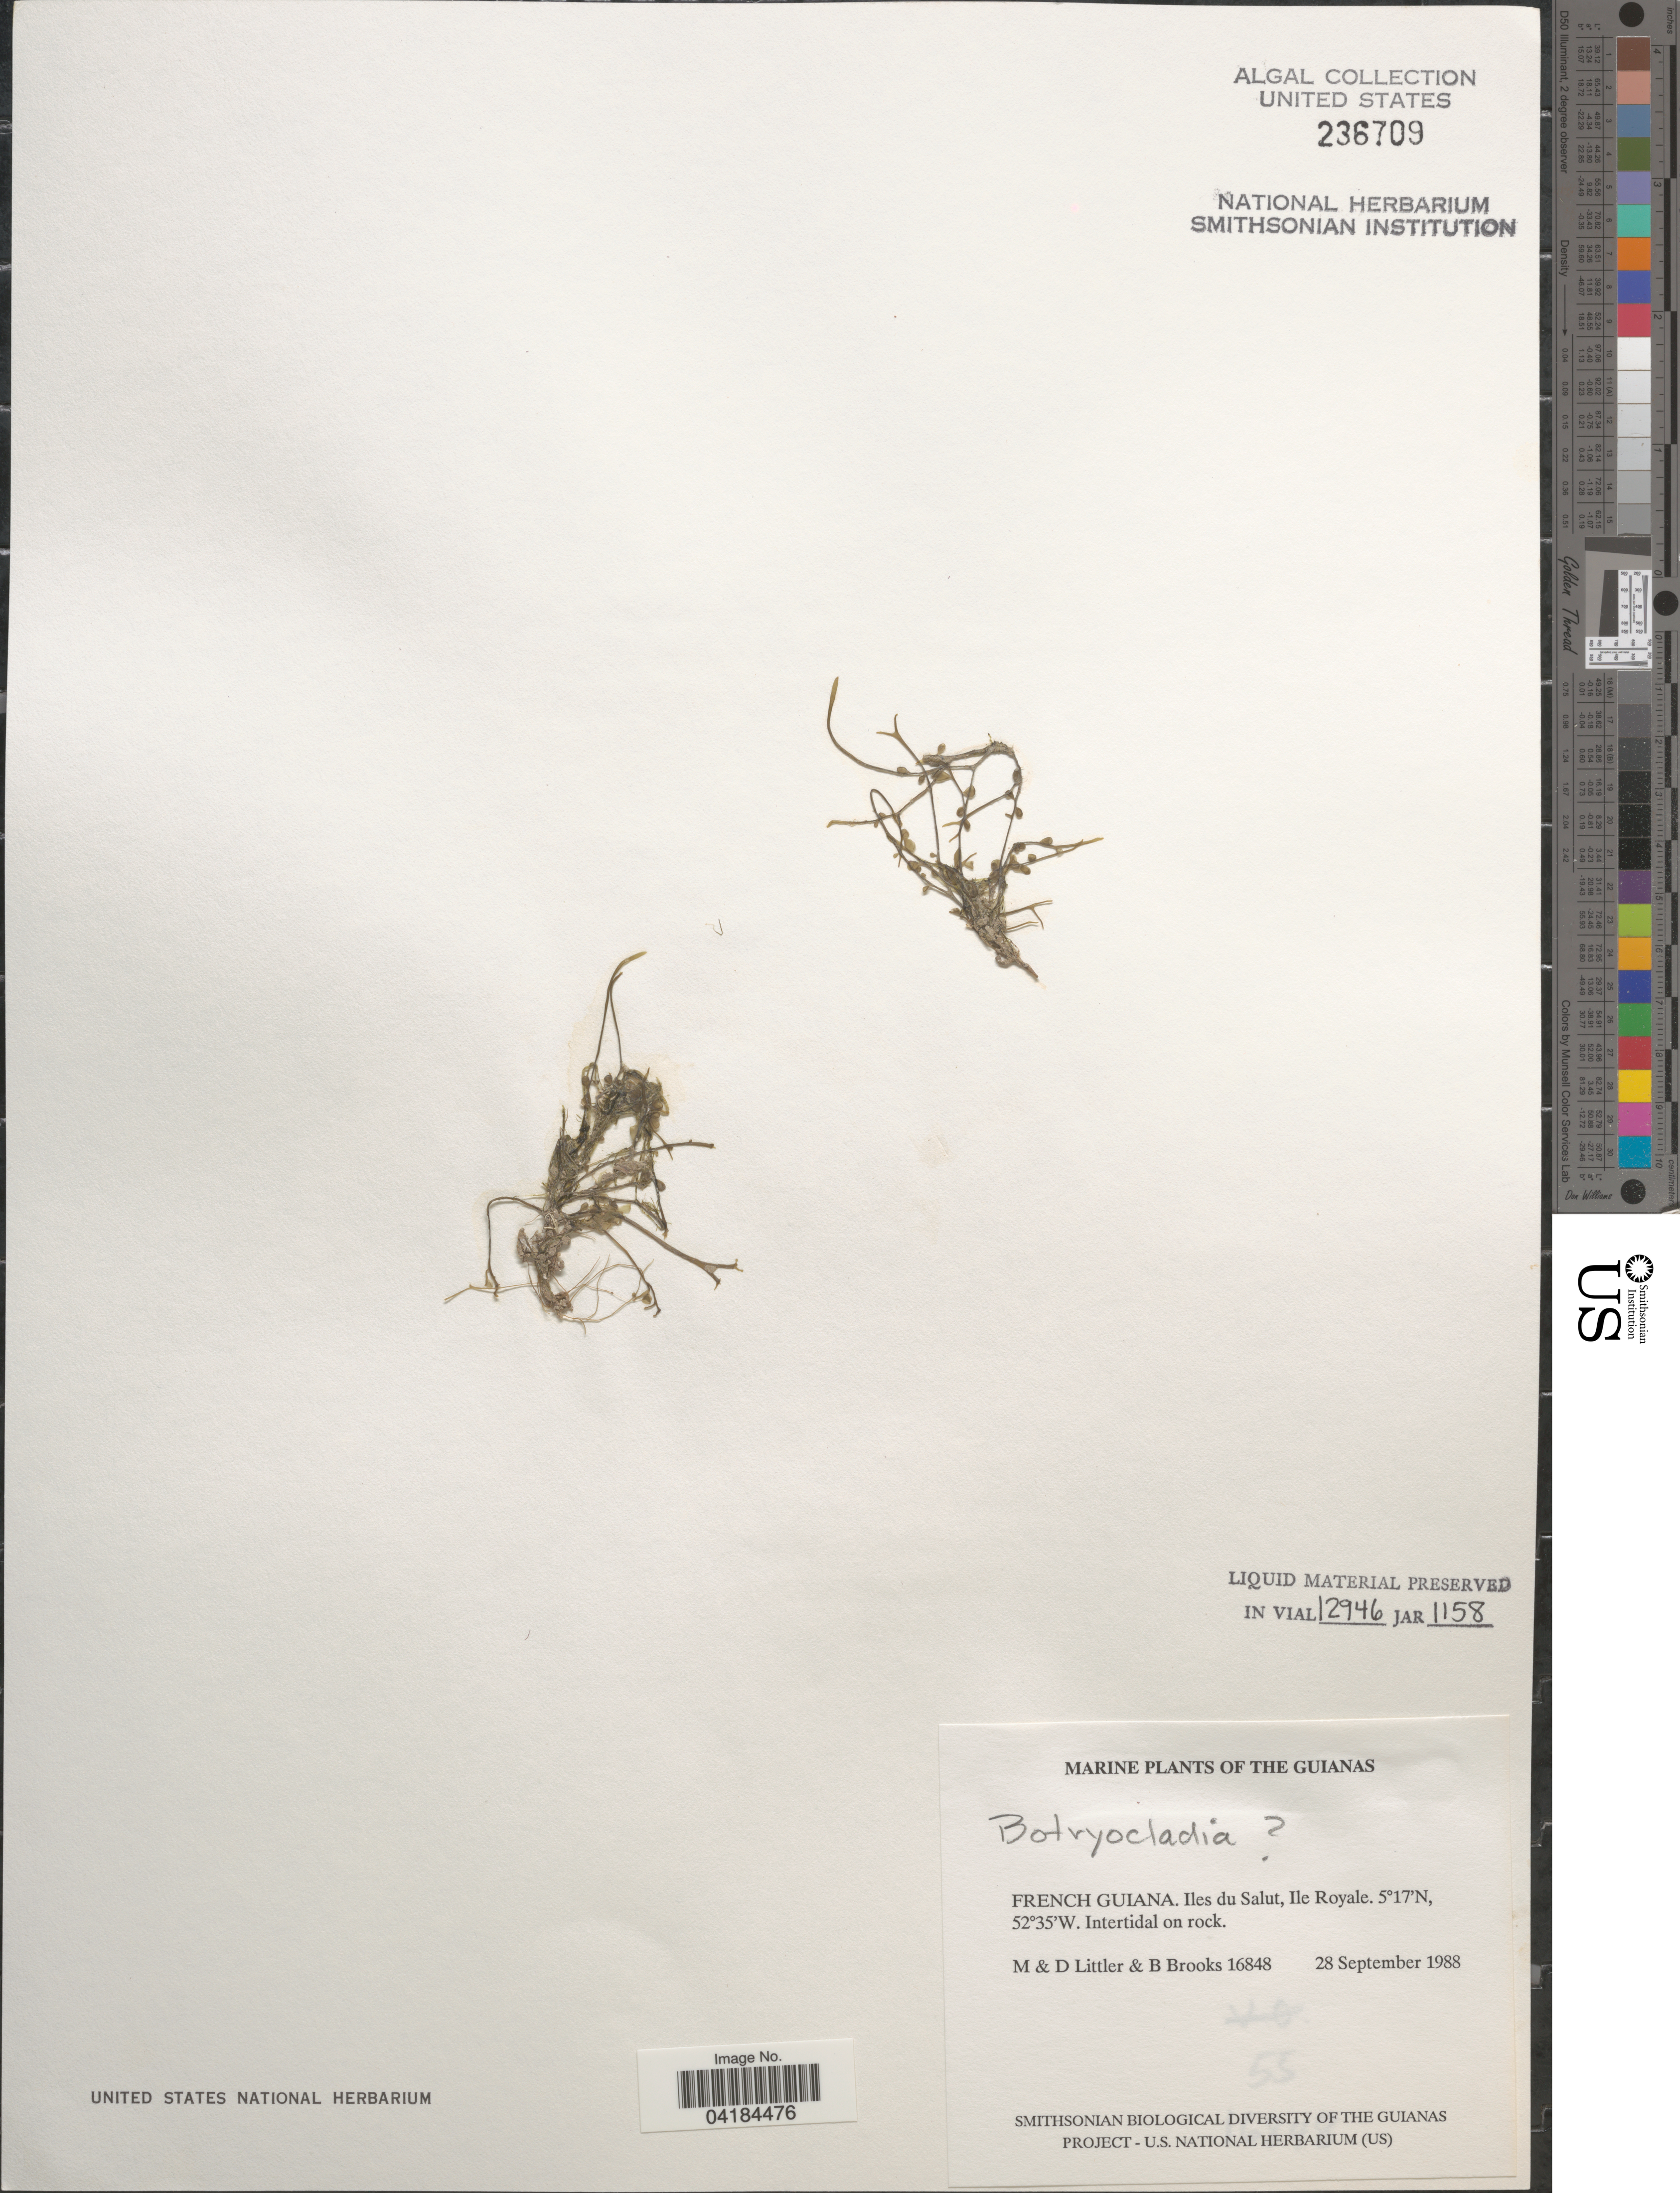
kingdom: Plantae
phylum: Rhodophyta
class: Florideophyceae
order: Rhodymeniales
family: Rhodymeniaceae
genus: Botryocladia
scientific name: Botryocladia sp.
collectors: M. Littler, D. S. Littler & B. Brooks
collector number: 16848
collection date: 1988-09-28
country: French Guiana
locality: The Guianas. Iles du Salut, Ile Royale.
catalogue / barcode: US 236709